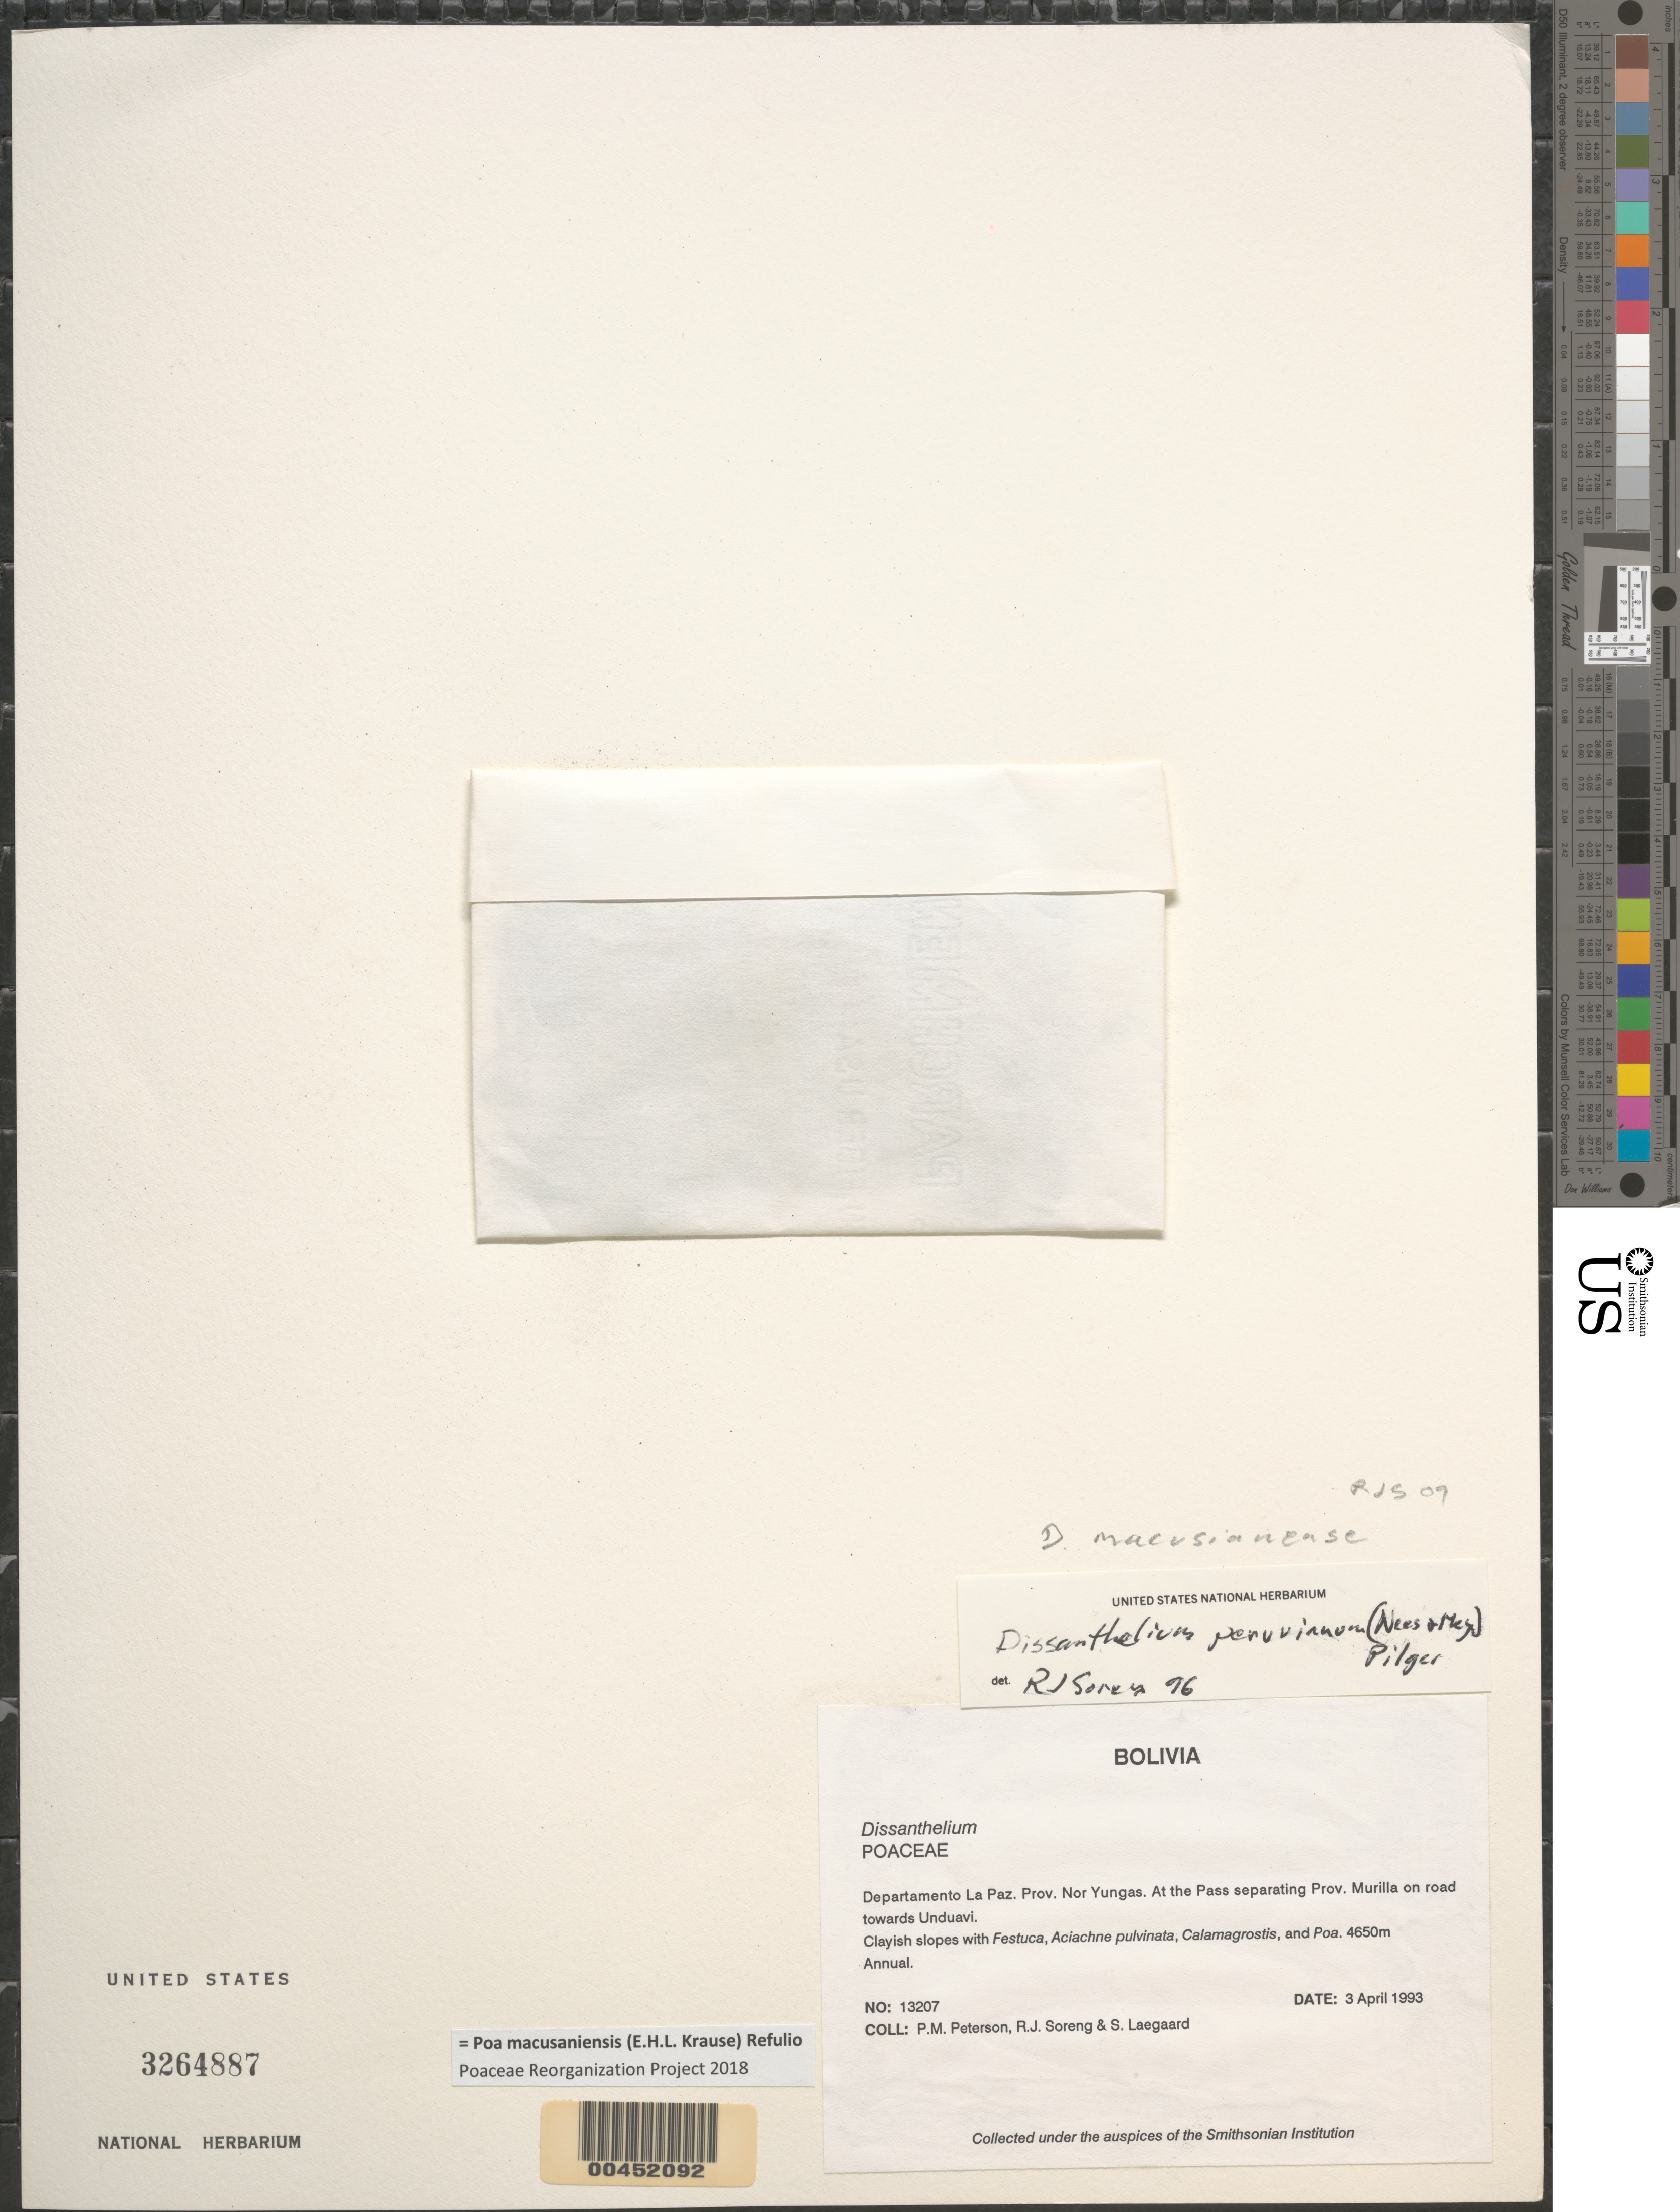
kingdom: Plantae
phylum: Tracheophyta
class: Liliopsida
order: Poales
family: Poaceae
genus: Poa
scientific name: Poa macusaniensis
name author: (E.H.L. Krause) Refulio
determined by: Poaceae Reorganization Project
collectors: P. M. Peterson, R. J. Soreng & S. Lægaard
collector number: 13207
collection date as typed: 03 Apr 1993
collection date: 1993-04-03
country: Bolivia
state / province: La Paz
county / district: Nor Yungas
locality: At the Pass separating Prov. Murilla on road towards Unduavi.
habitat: Clayish slopes with Festuca, Aciachne pulvinata, Calamagrostis, and Poa.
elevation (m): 4650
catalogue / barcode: US 3264887